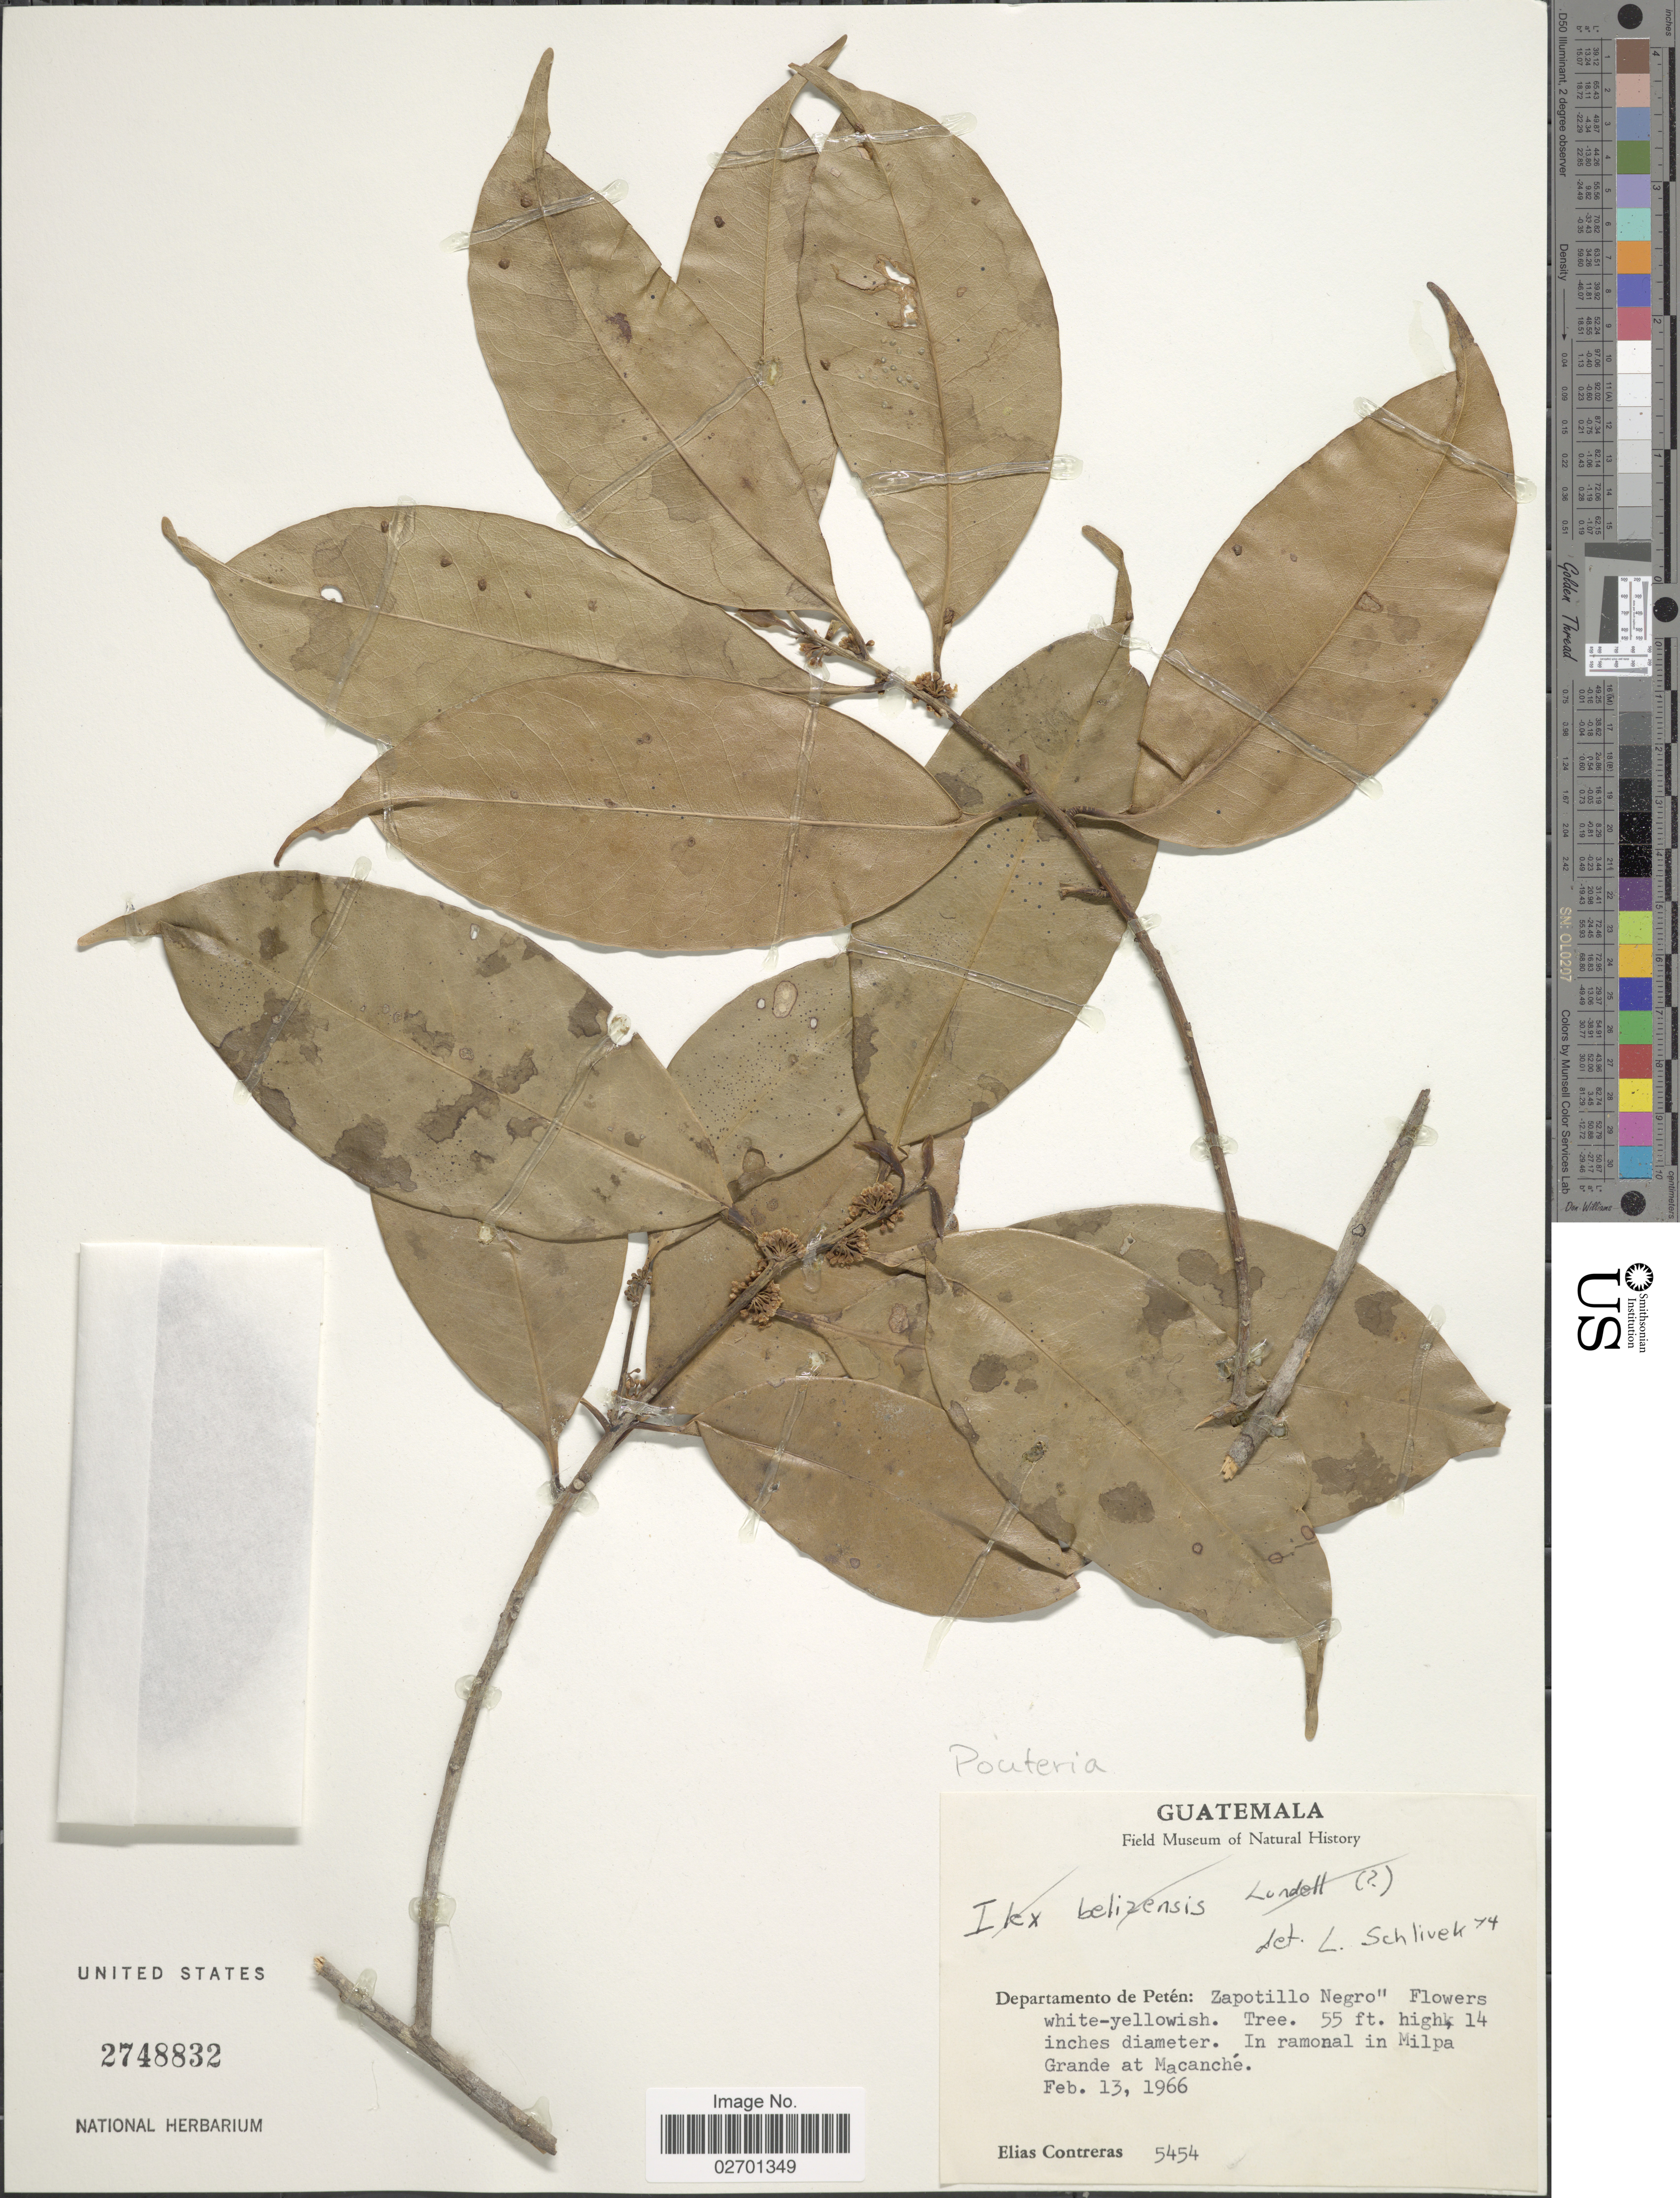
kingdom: Plantae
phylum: Tracheophyta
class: Magnoliopsida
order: Ericales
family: Sapotaceae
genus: Pouteria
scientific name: Pouteria sp.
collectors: E. Contreras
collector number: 5454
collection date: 1966-02-13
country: Guatemala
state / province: El Petén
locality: Zapotillo Negro, in ramonal in Milpa Grande at Macanche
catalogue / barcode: US 2748832